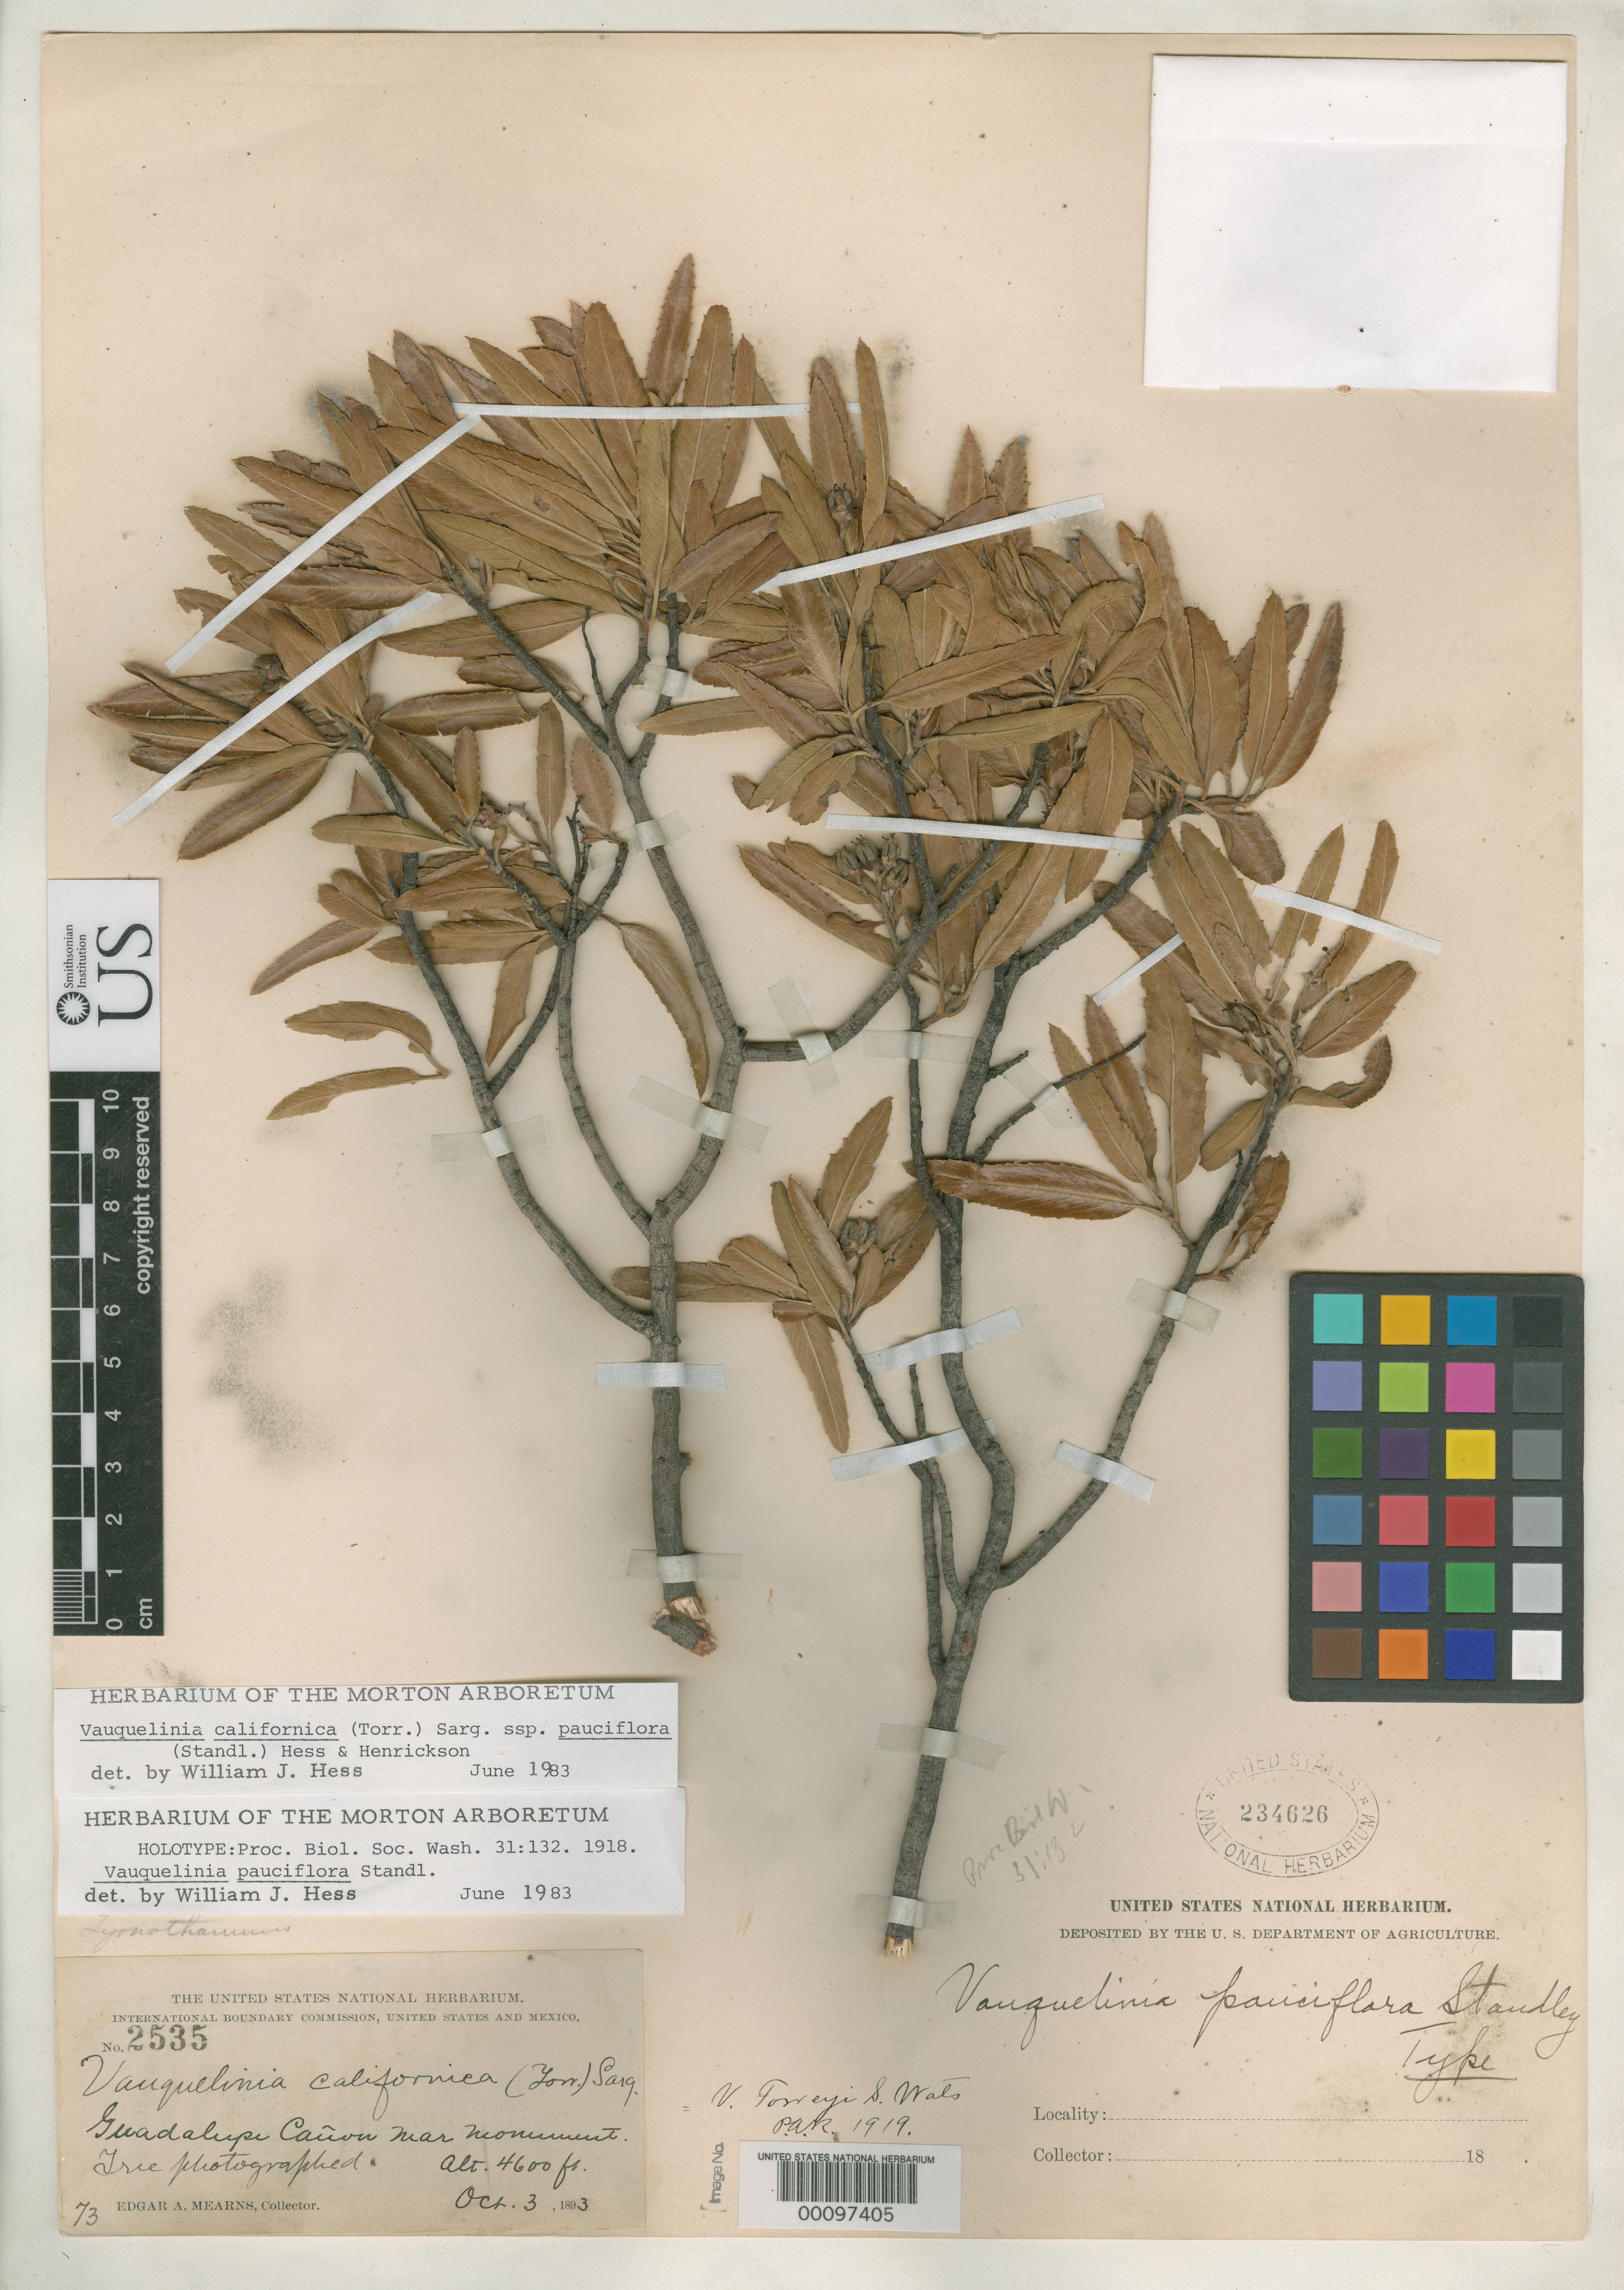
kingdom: Plantae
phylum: Tracheophyta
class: Magnoliopsida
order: Rosales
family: Rosaceae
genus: Vauquelinia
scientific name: Vauquelinia pauciflora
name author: Standl.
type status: Holotype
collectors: E. A. Mearns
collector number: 2535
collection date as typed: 03 Oct 1893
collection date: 1893-10-03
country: Mexico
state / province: Sonora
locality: Guadalupe Canyon.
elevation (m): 1380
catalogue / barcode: US 234626